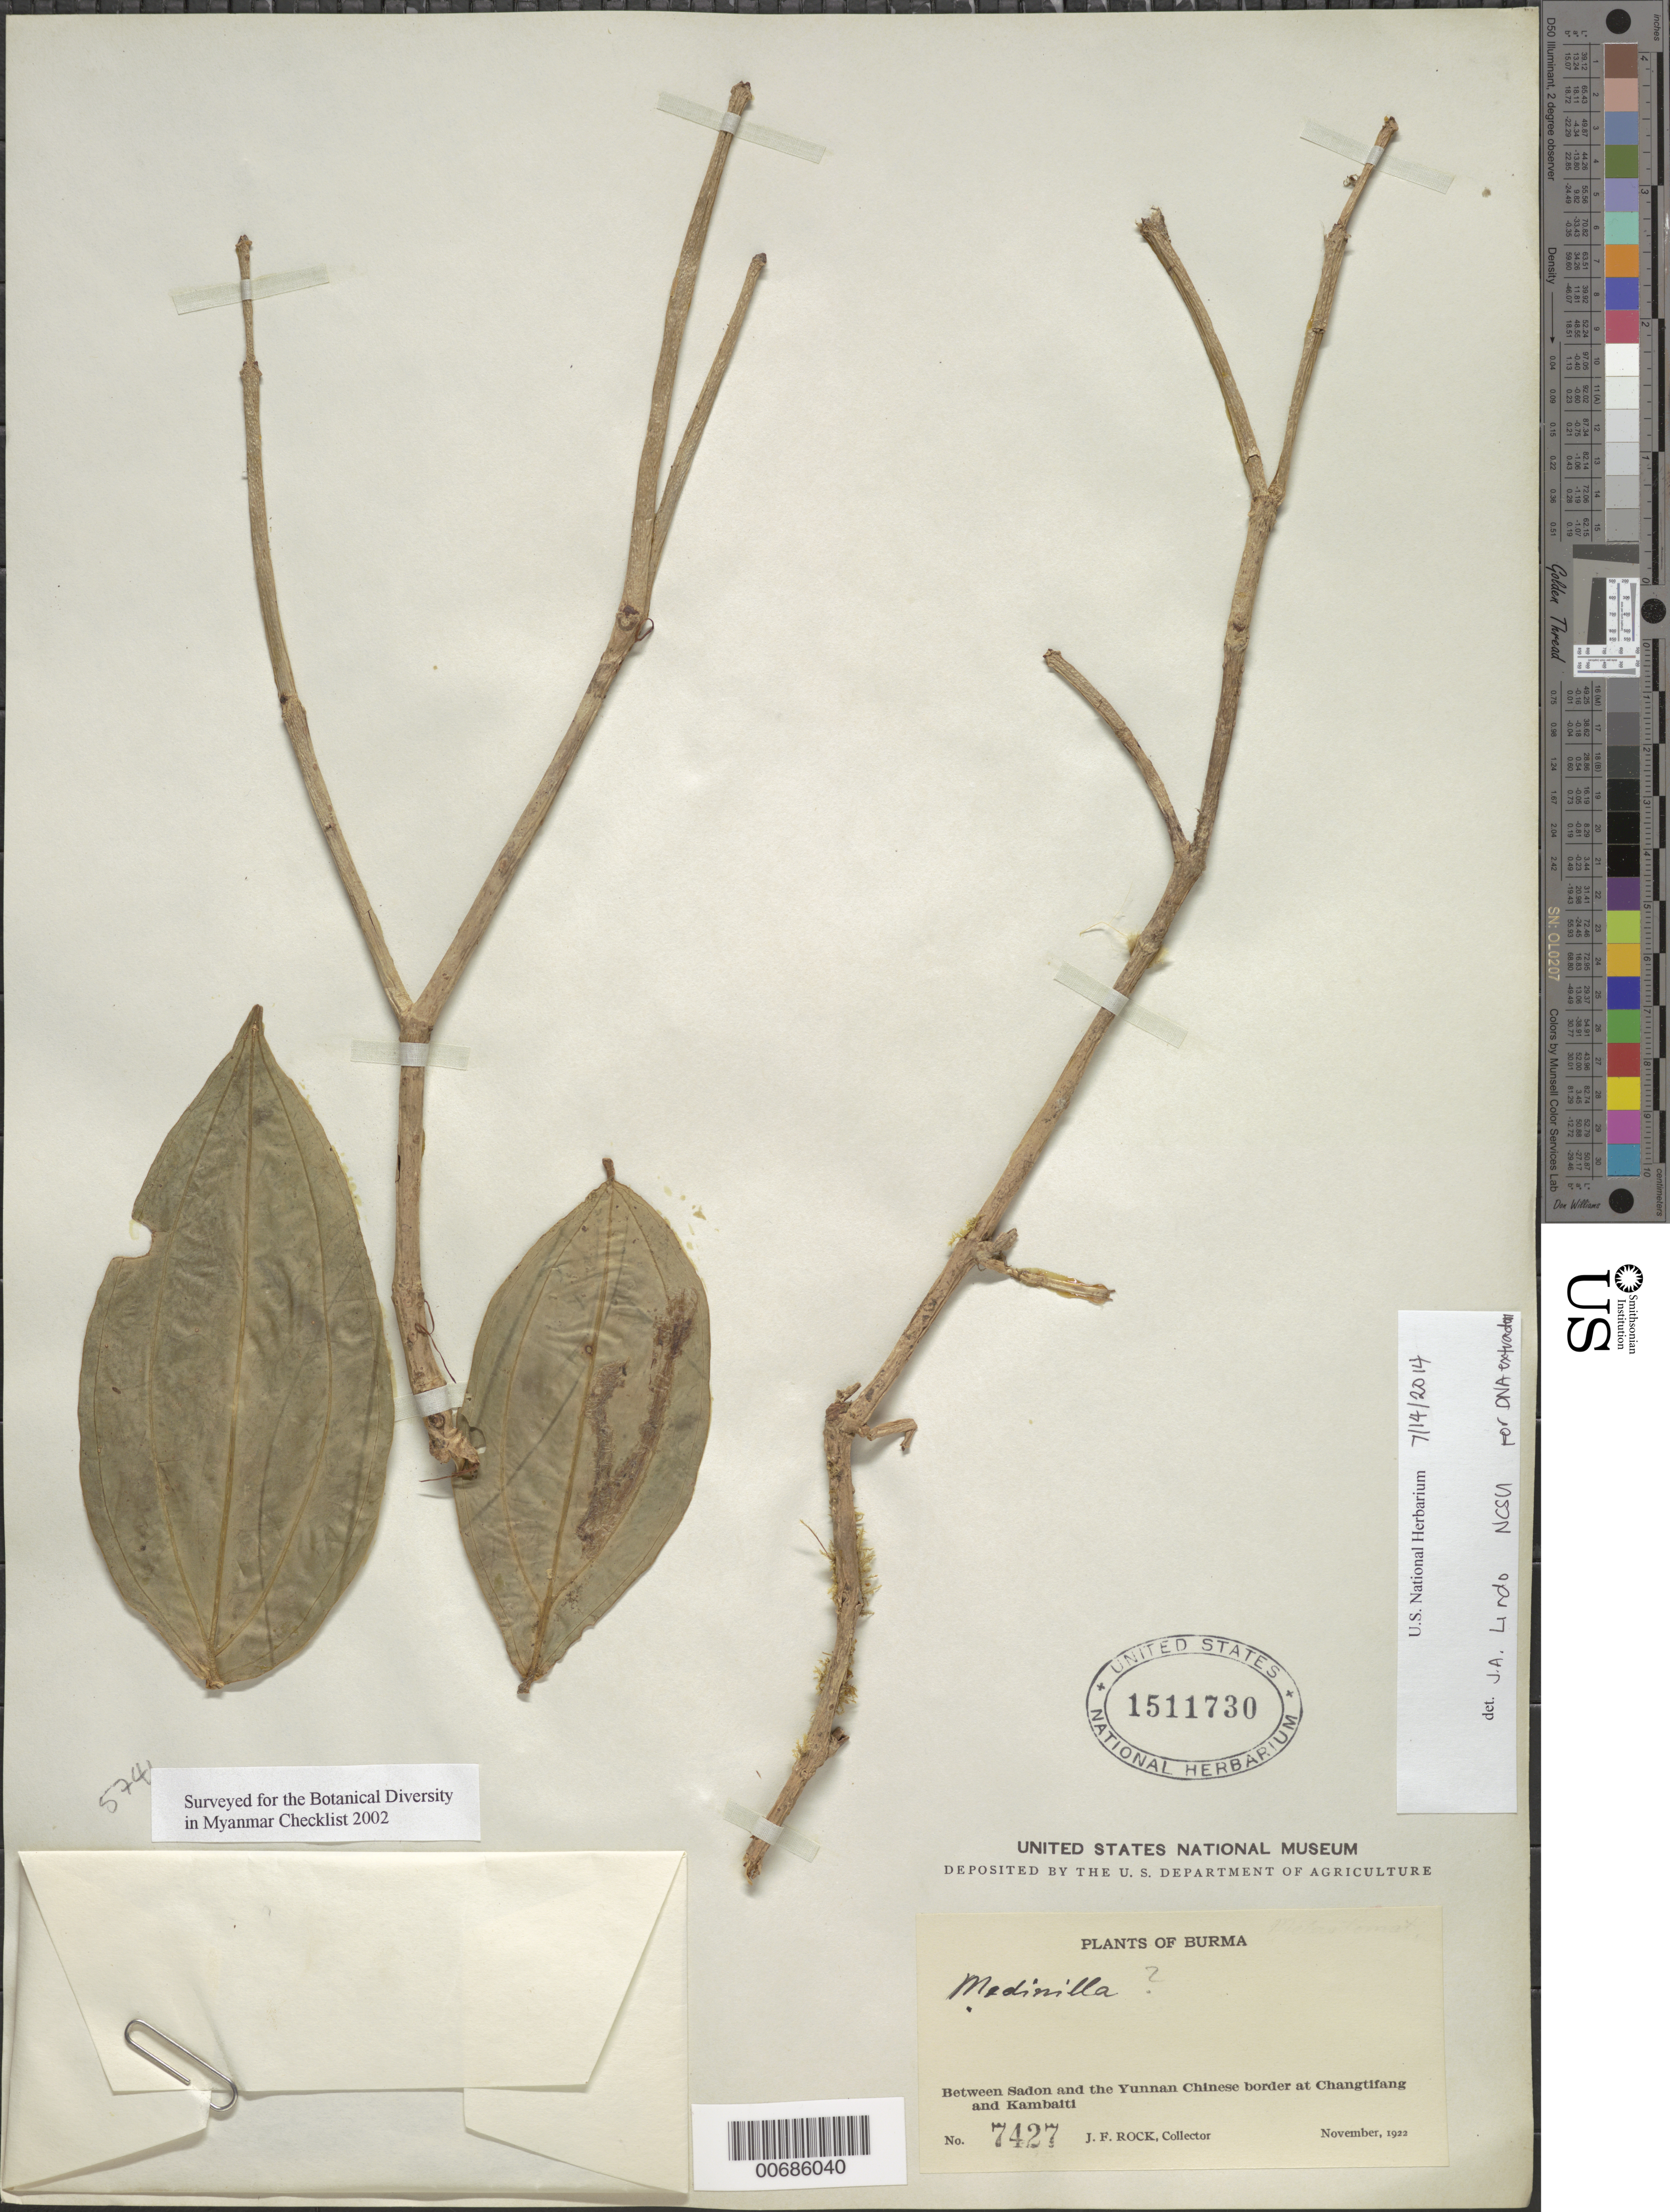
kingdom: Plantae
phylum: Tracheophyta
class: Magnoliopsida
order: Myrtales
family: Melastomataceae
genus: Medinilla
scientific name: Medinilla sp.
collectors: J. F. Rock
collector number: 7427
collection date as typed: Nov 1922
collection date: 1922-11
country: Myanmar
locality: Betw. Sadon & Yunnan Chines border at Changtifang and Kambaiti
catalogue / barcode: US 1511730